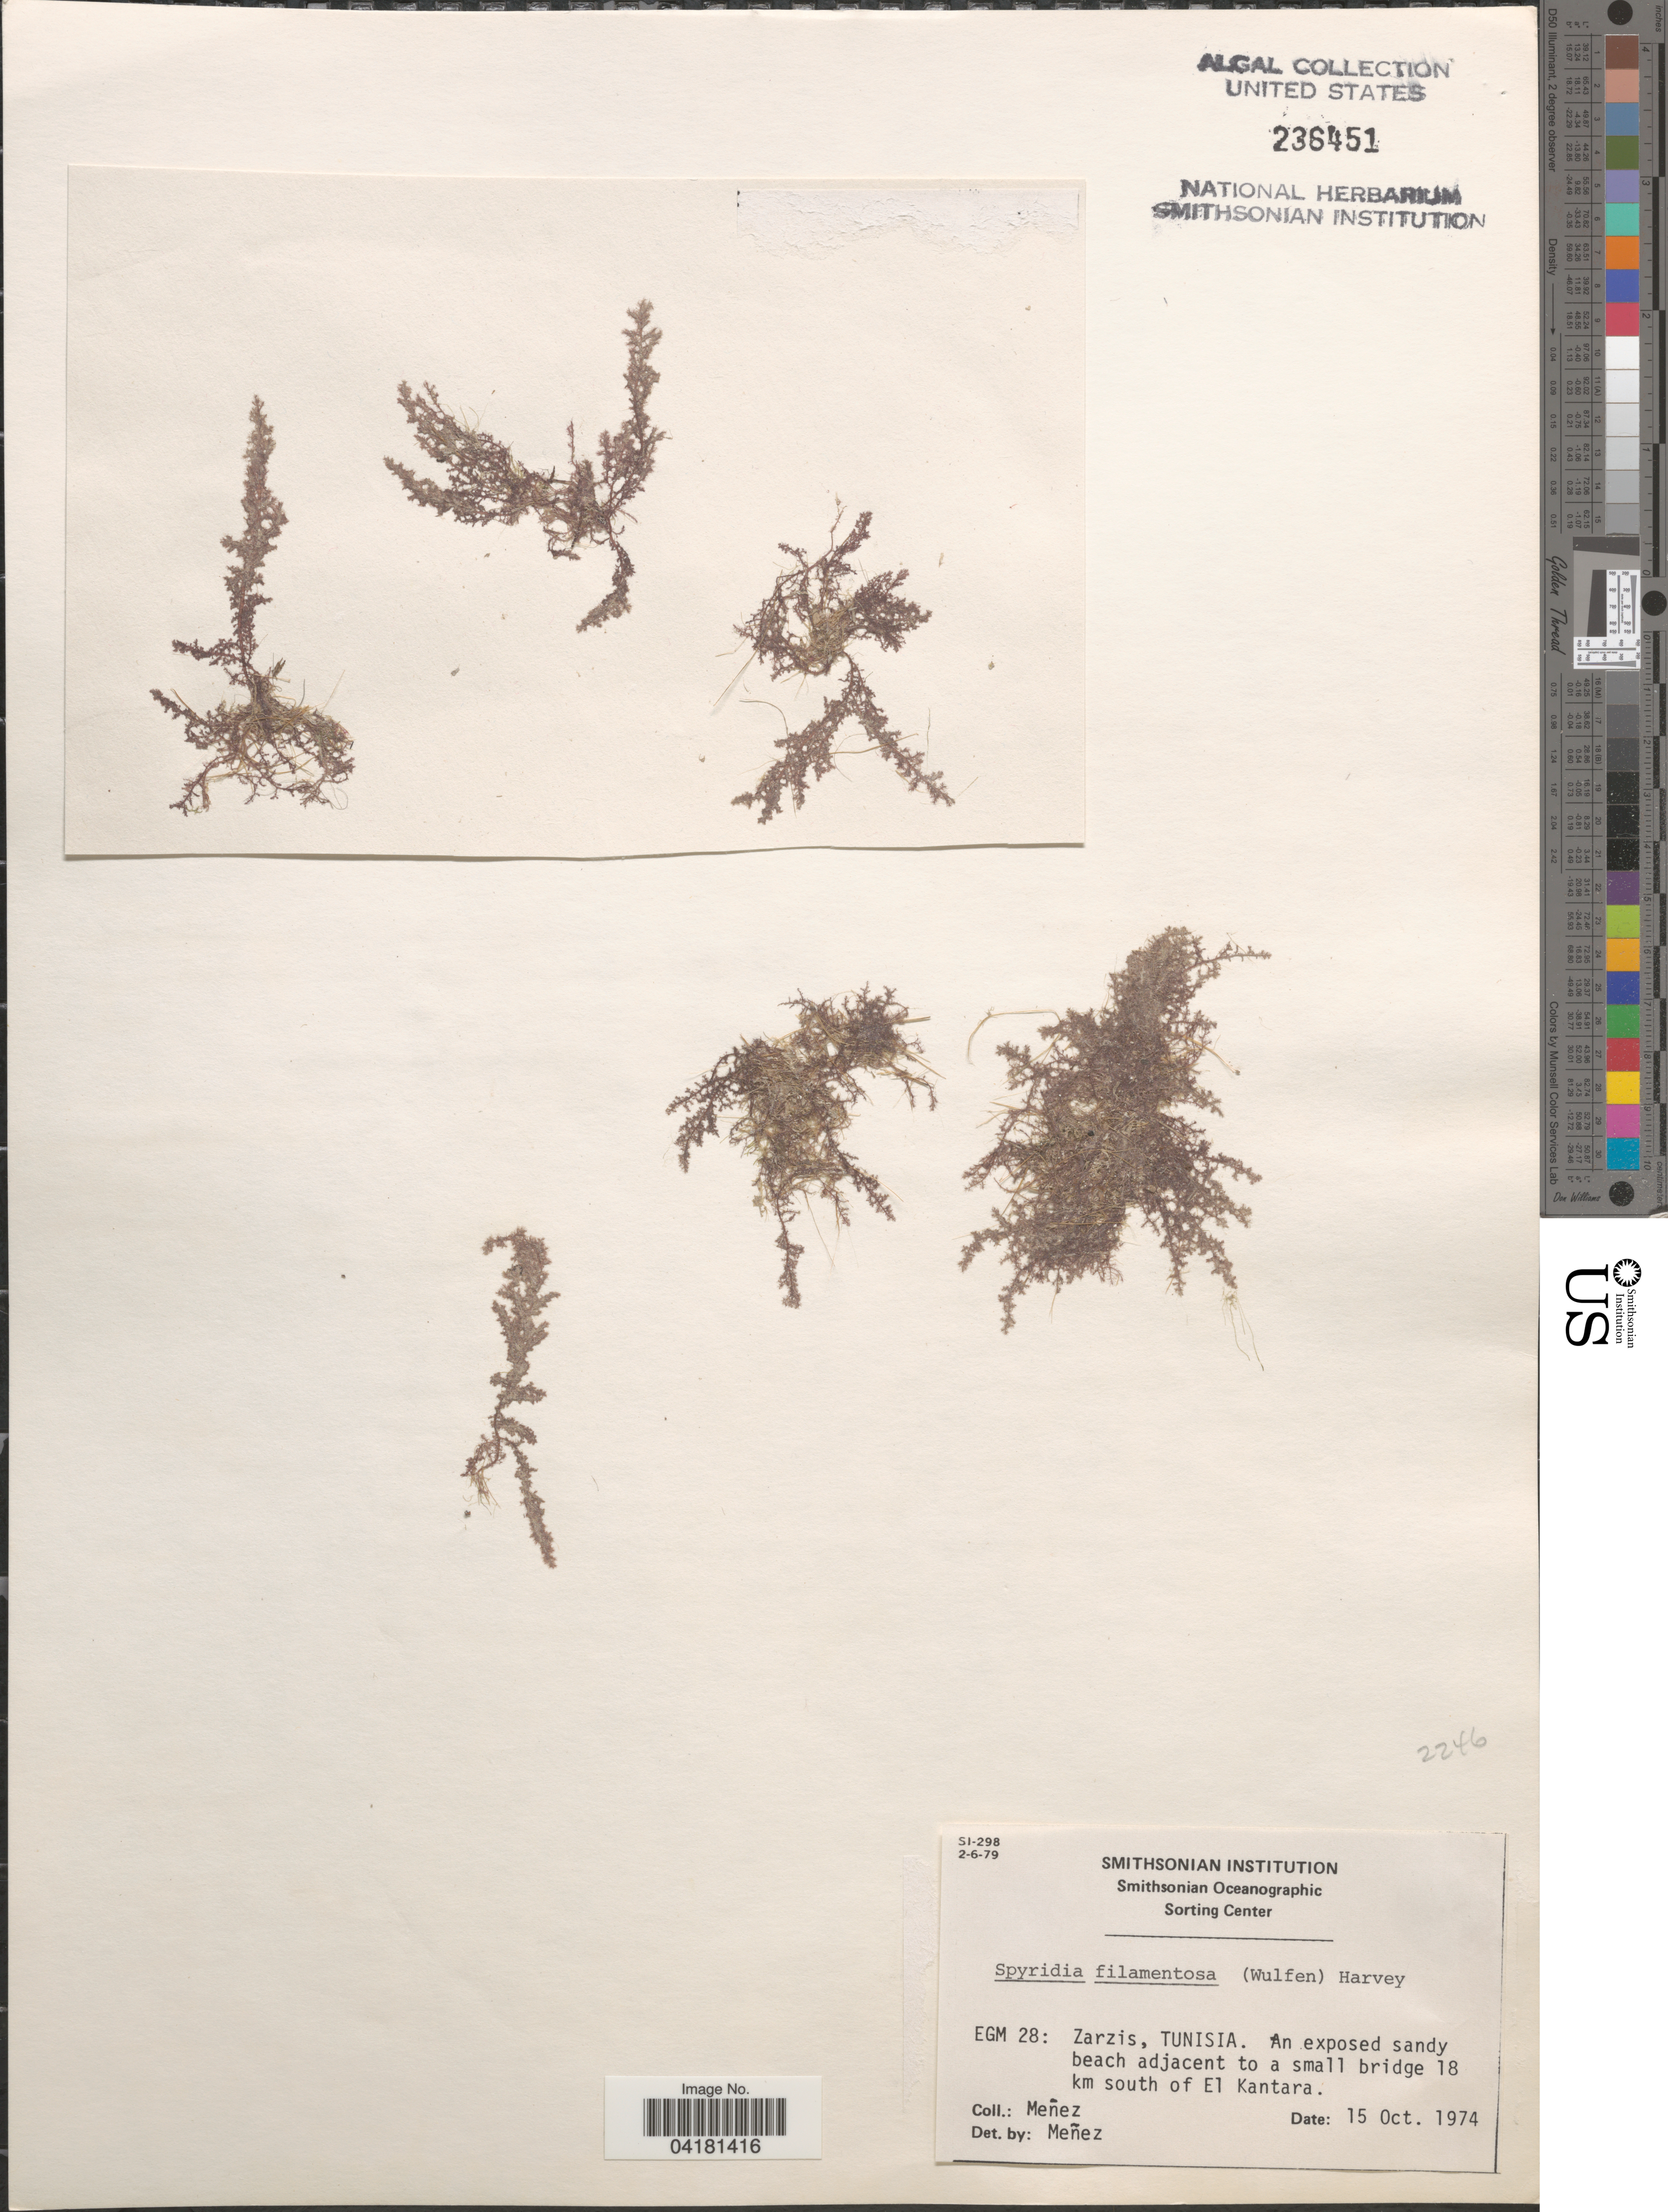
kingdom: Plantae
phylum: Rhodophyta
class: Florideophyceae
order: Ceramiales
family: Spyridiaceae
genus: Spyridia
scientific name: Spyridia filamentosa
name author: (Wulfen) Harv.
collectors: Menez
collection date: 1974-10-15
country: Tunisia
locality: EGM 28: Zarzis, Tunisia. An exposed sandy beach adjacent to a small bridge 18 km south of El Kantara.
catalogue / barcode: US 236451